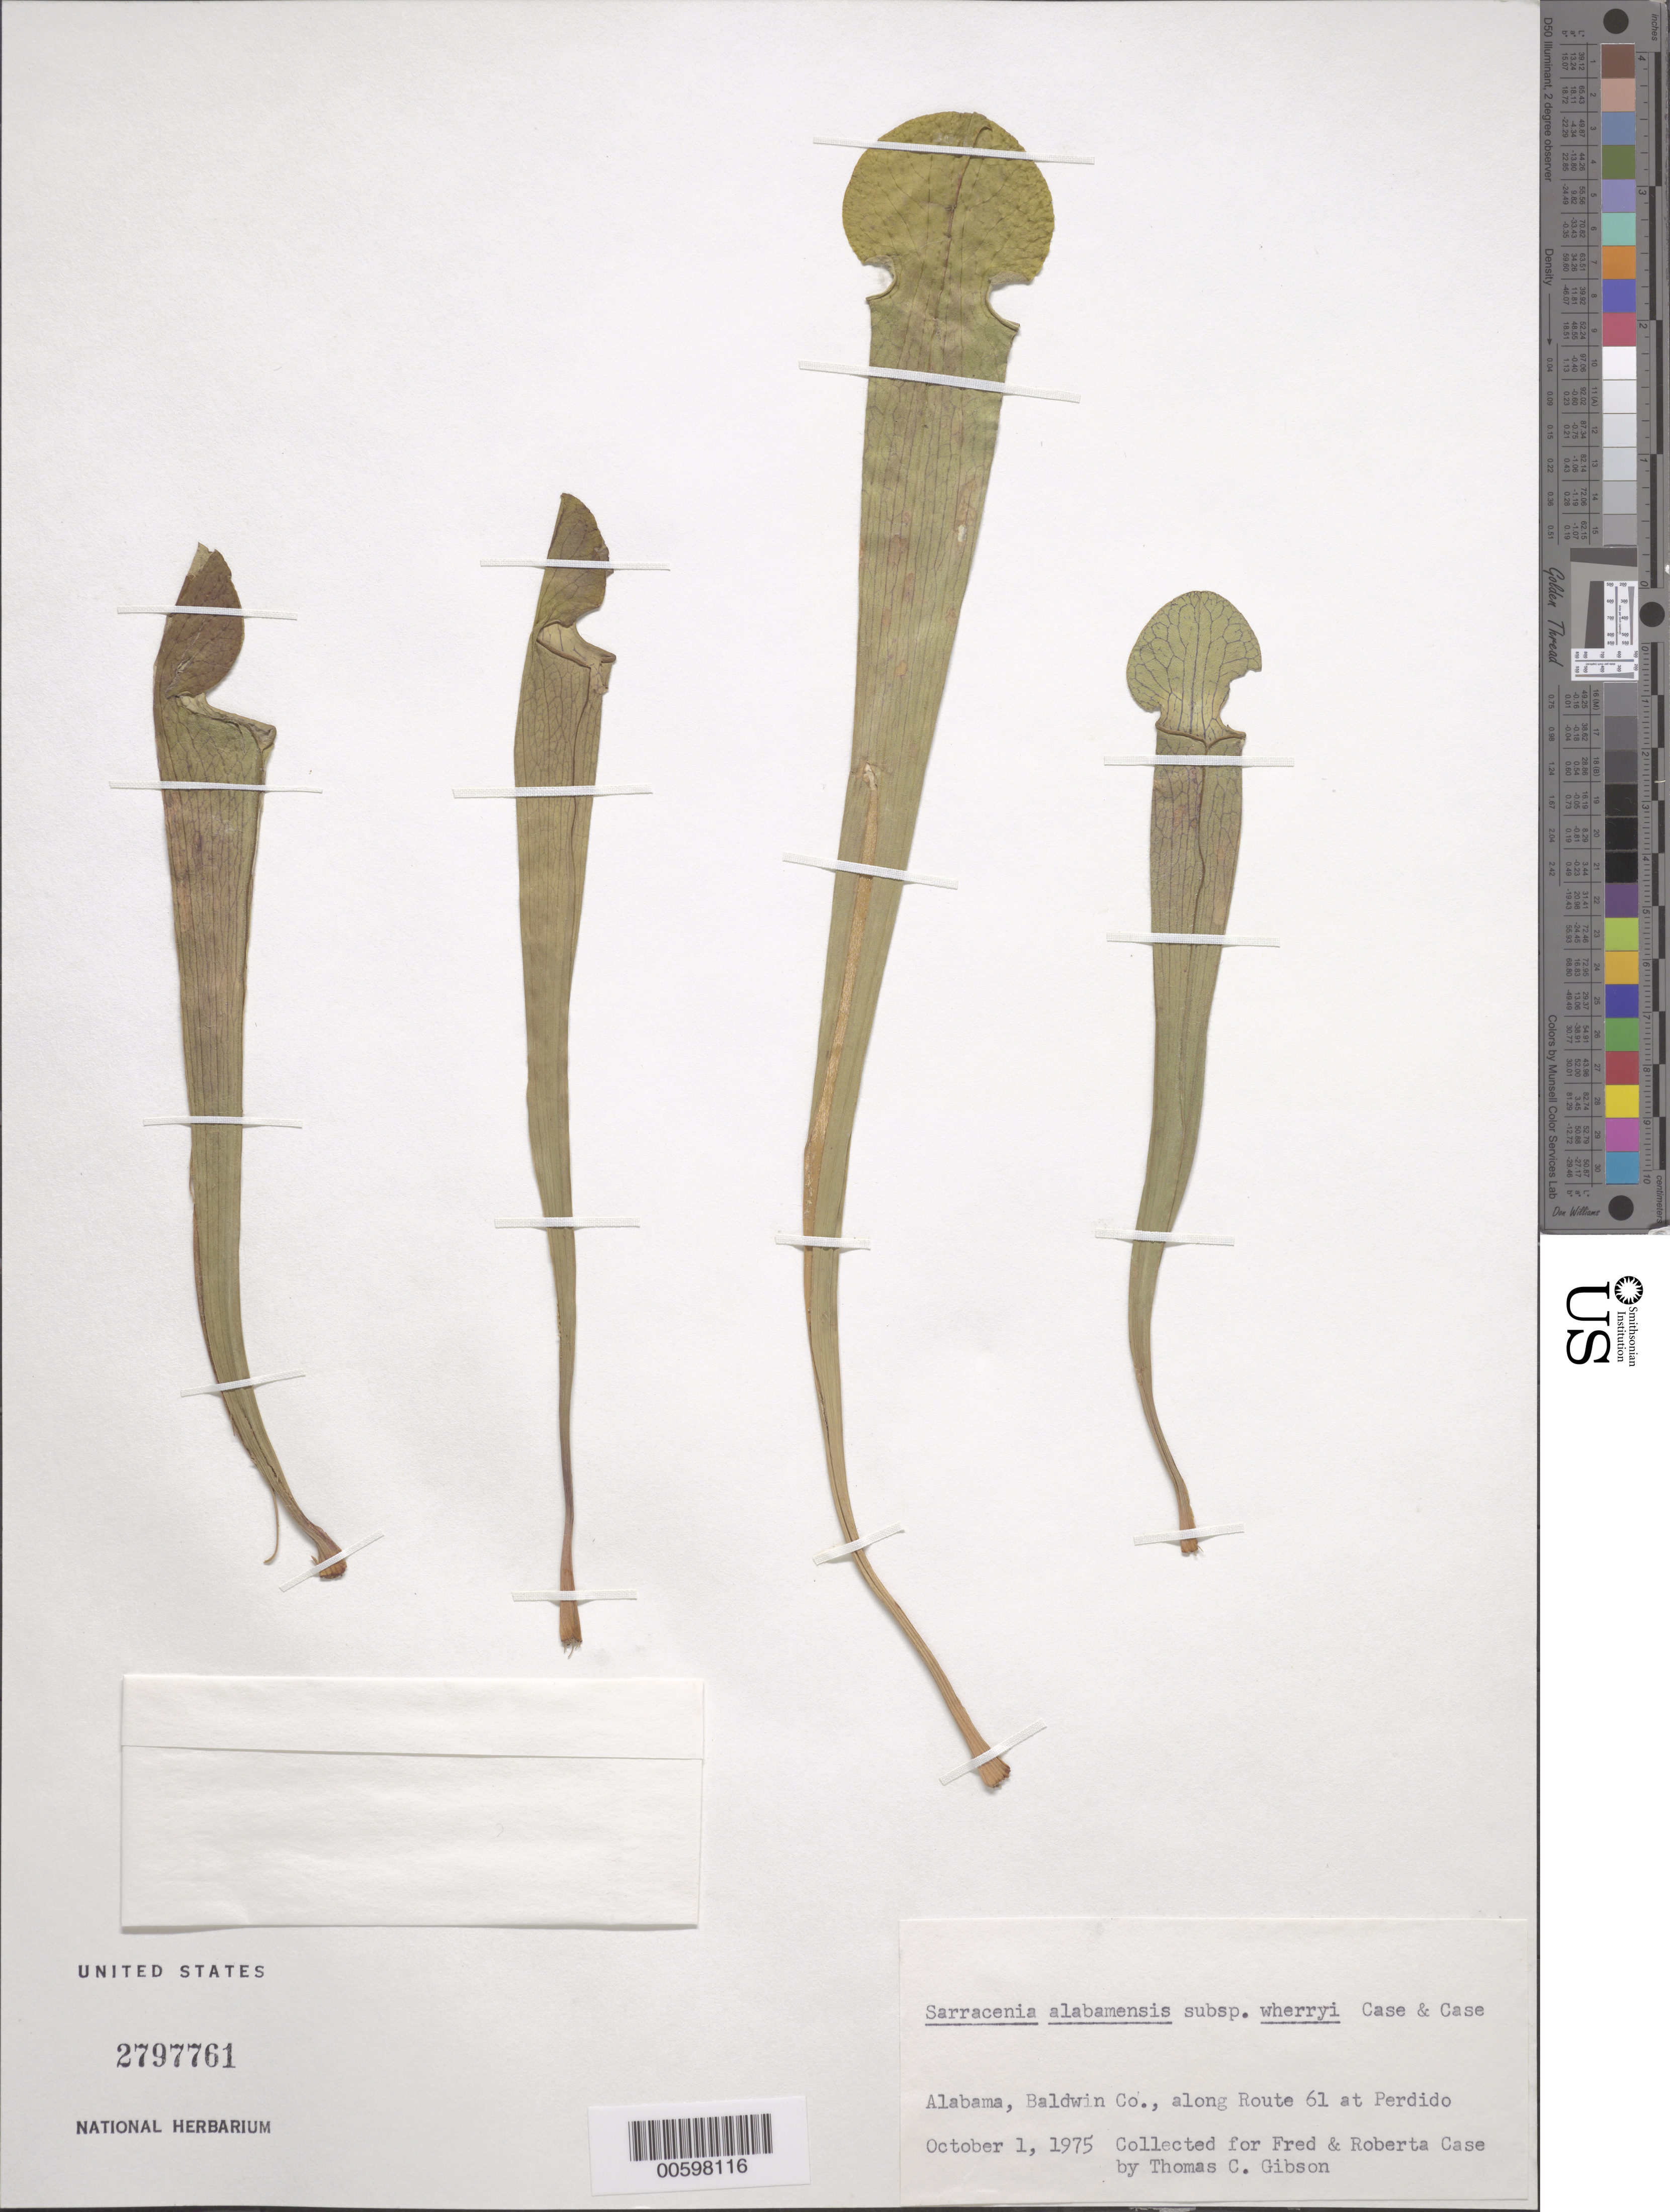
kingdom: Plantae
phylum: Tracheophyta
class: Magnoliopsida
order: Ericales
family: Sarraceniaceae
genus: Sarracenia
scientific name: Sarracenia chrysea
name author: Trexler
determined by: Trexler, Carson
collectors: F. Case, R. Case & T. C. Gibson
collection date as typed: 01 Oct 1975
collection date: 1975-10-01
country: United States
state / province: Alabama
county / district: Baldwin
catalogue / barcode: US 2797761